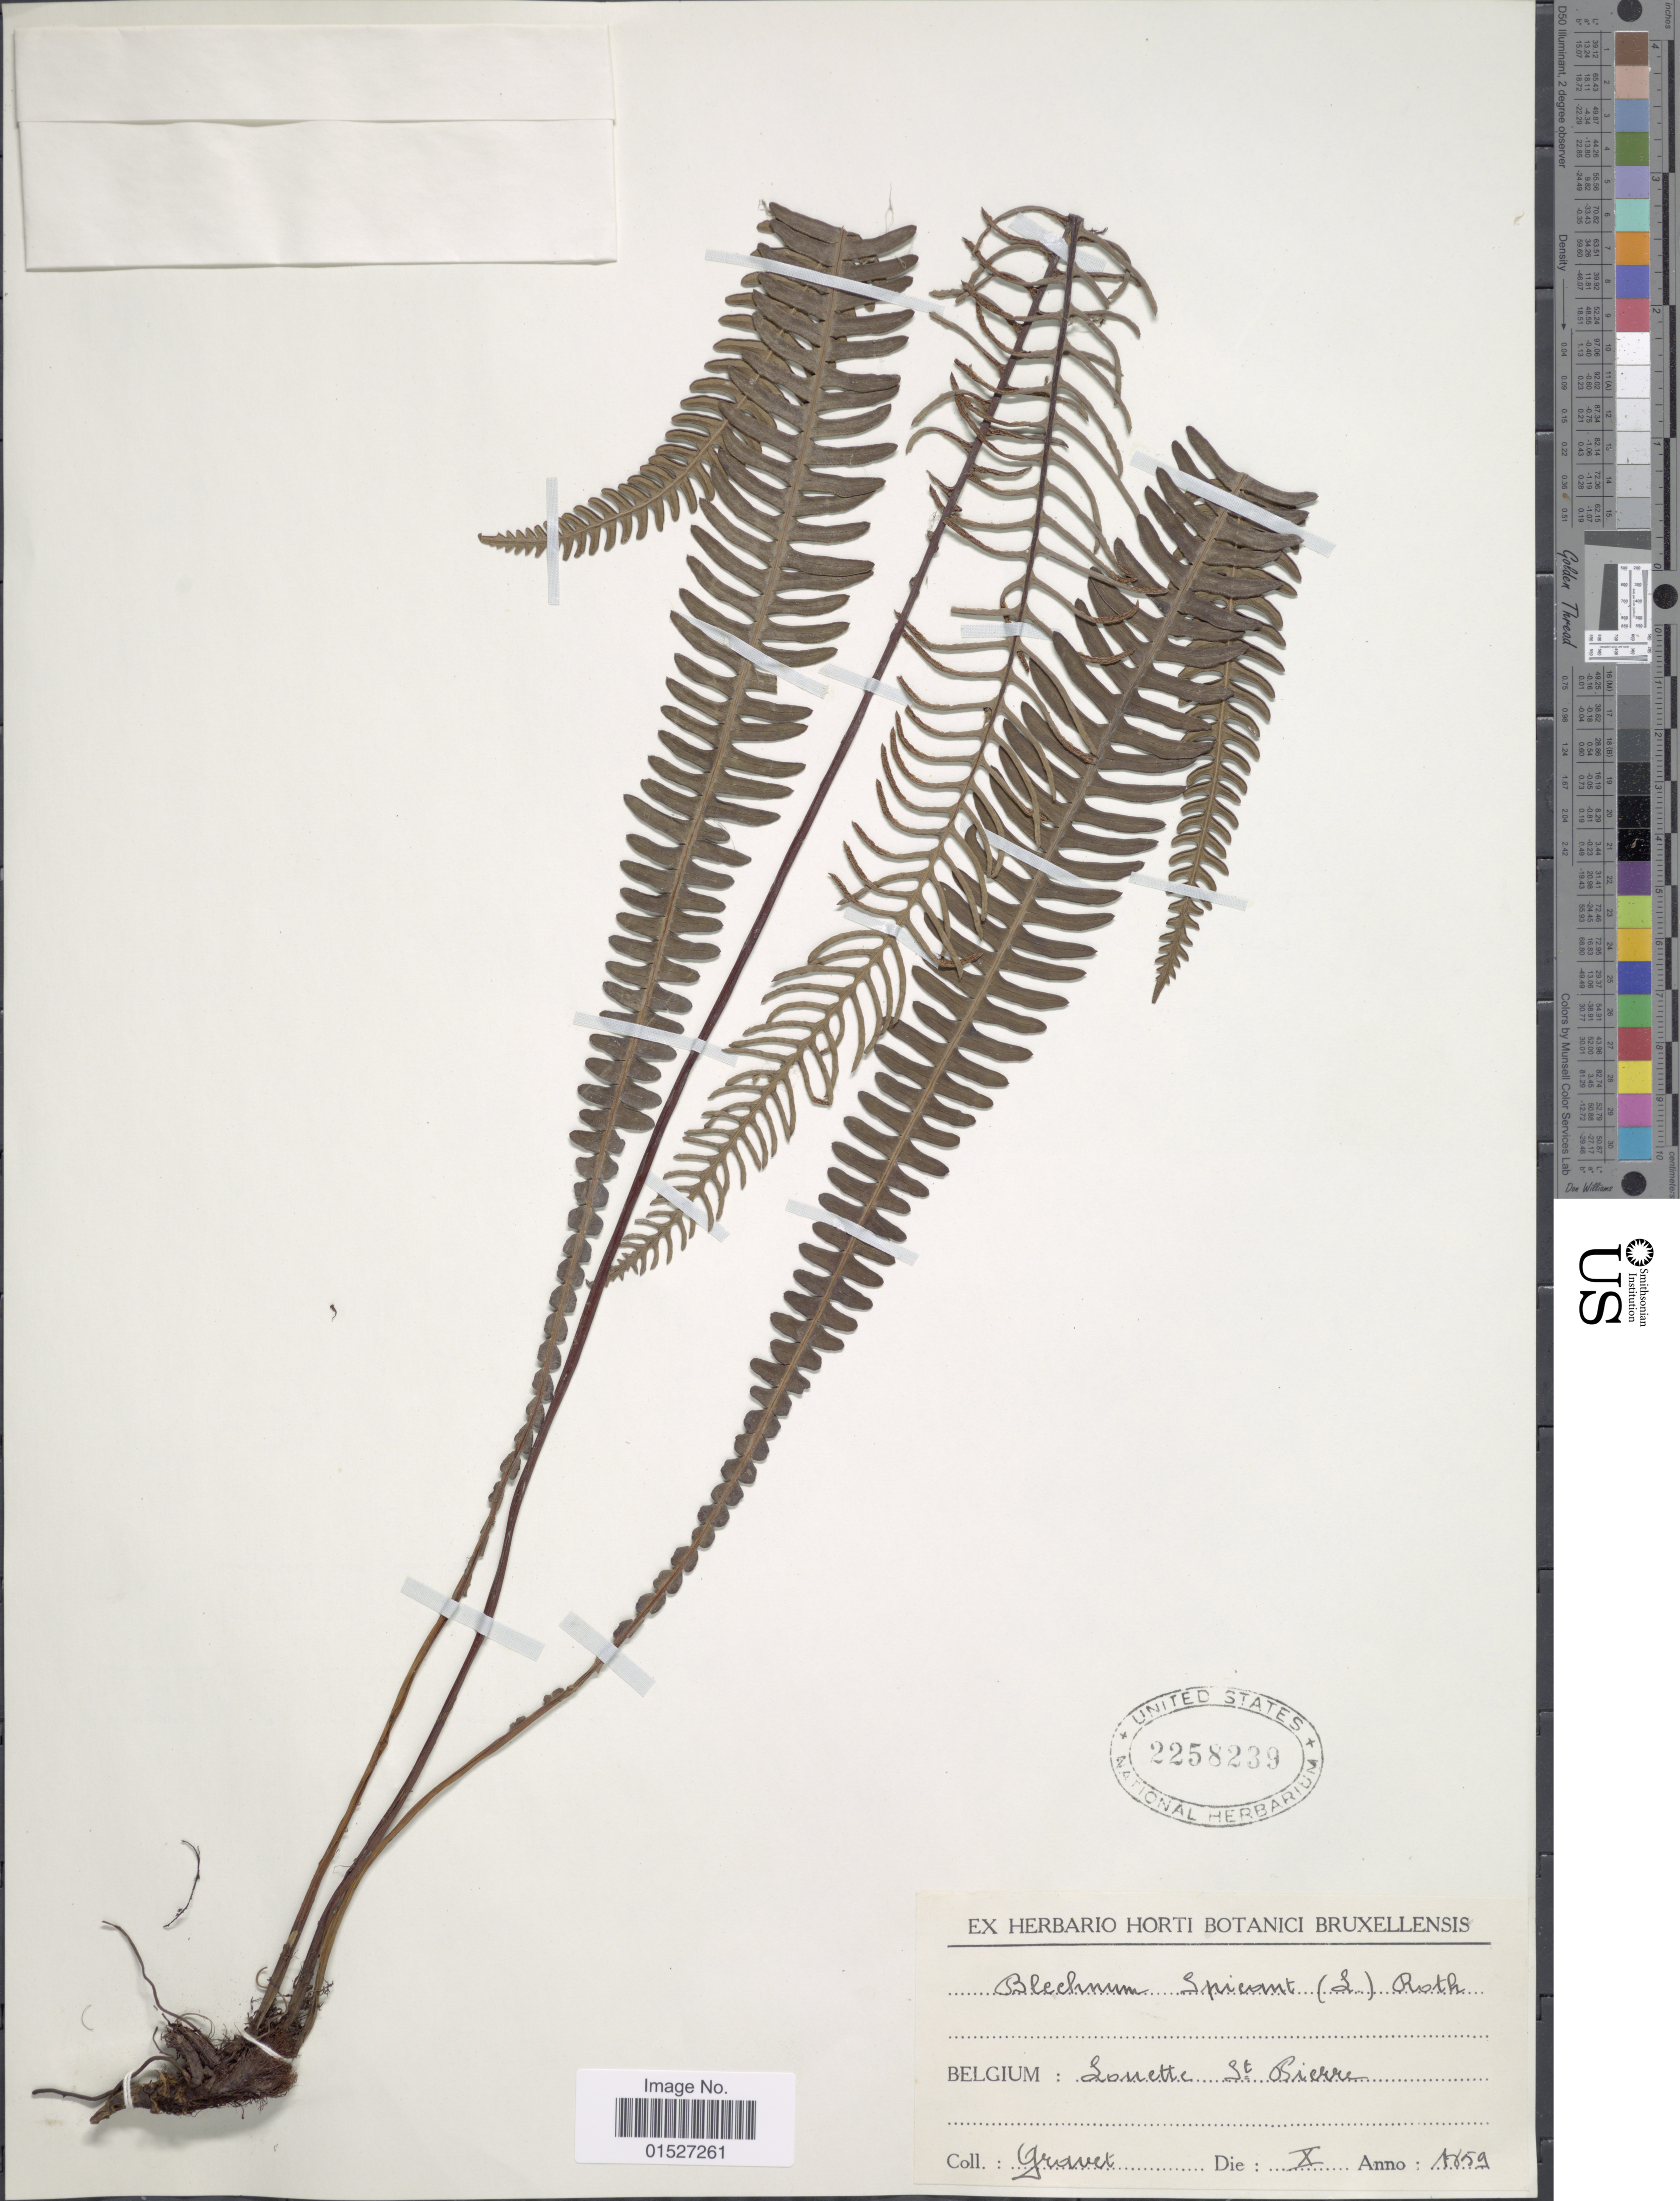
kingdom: Plantae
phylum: Tracheophyta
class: Polypodiopsida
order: Polypodiales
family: Blechnaceae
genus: Blechnum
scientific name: Blechnum spicant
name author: (L.) Sm.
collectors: Griner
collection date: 1859-10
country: Belgium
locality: Louette St. Pierre.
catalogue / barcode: US 2258239